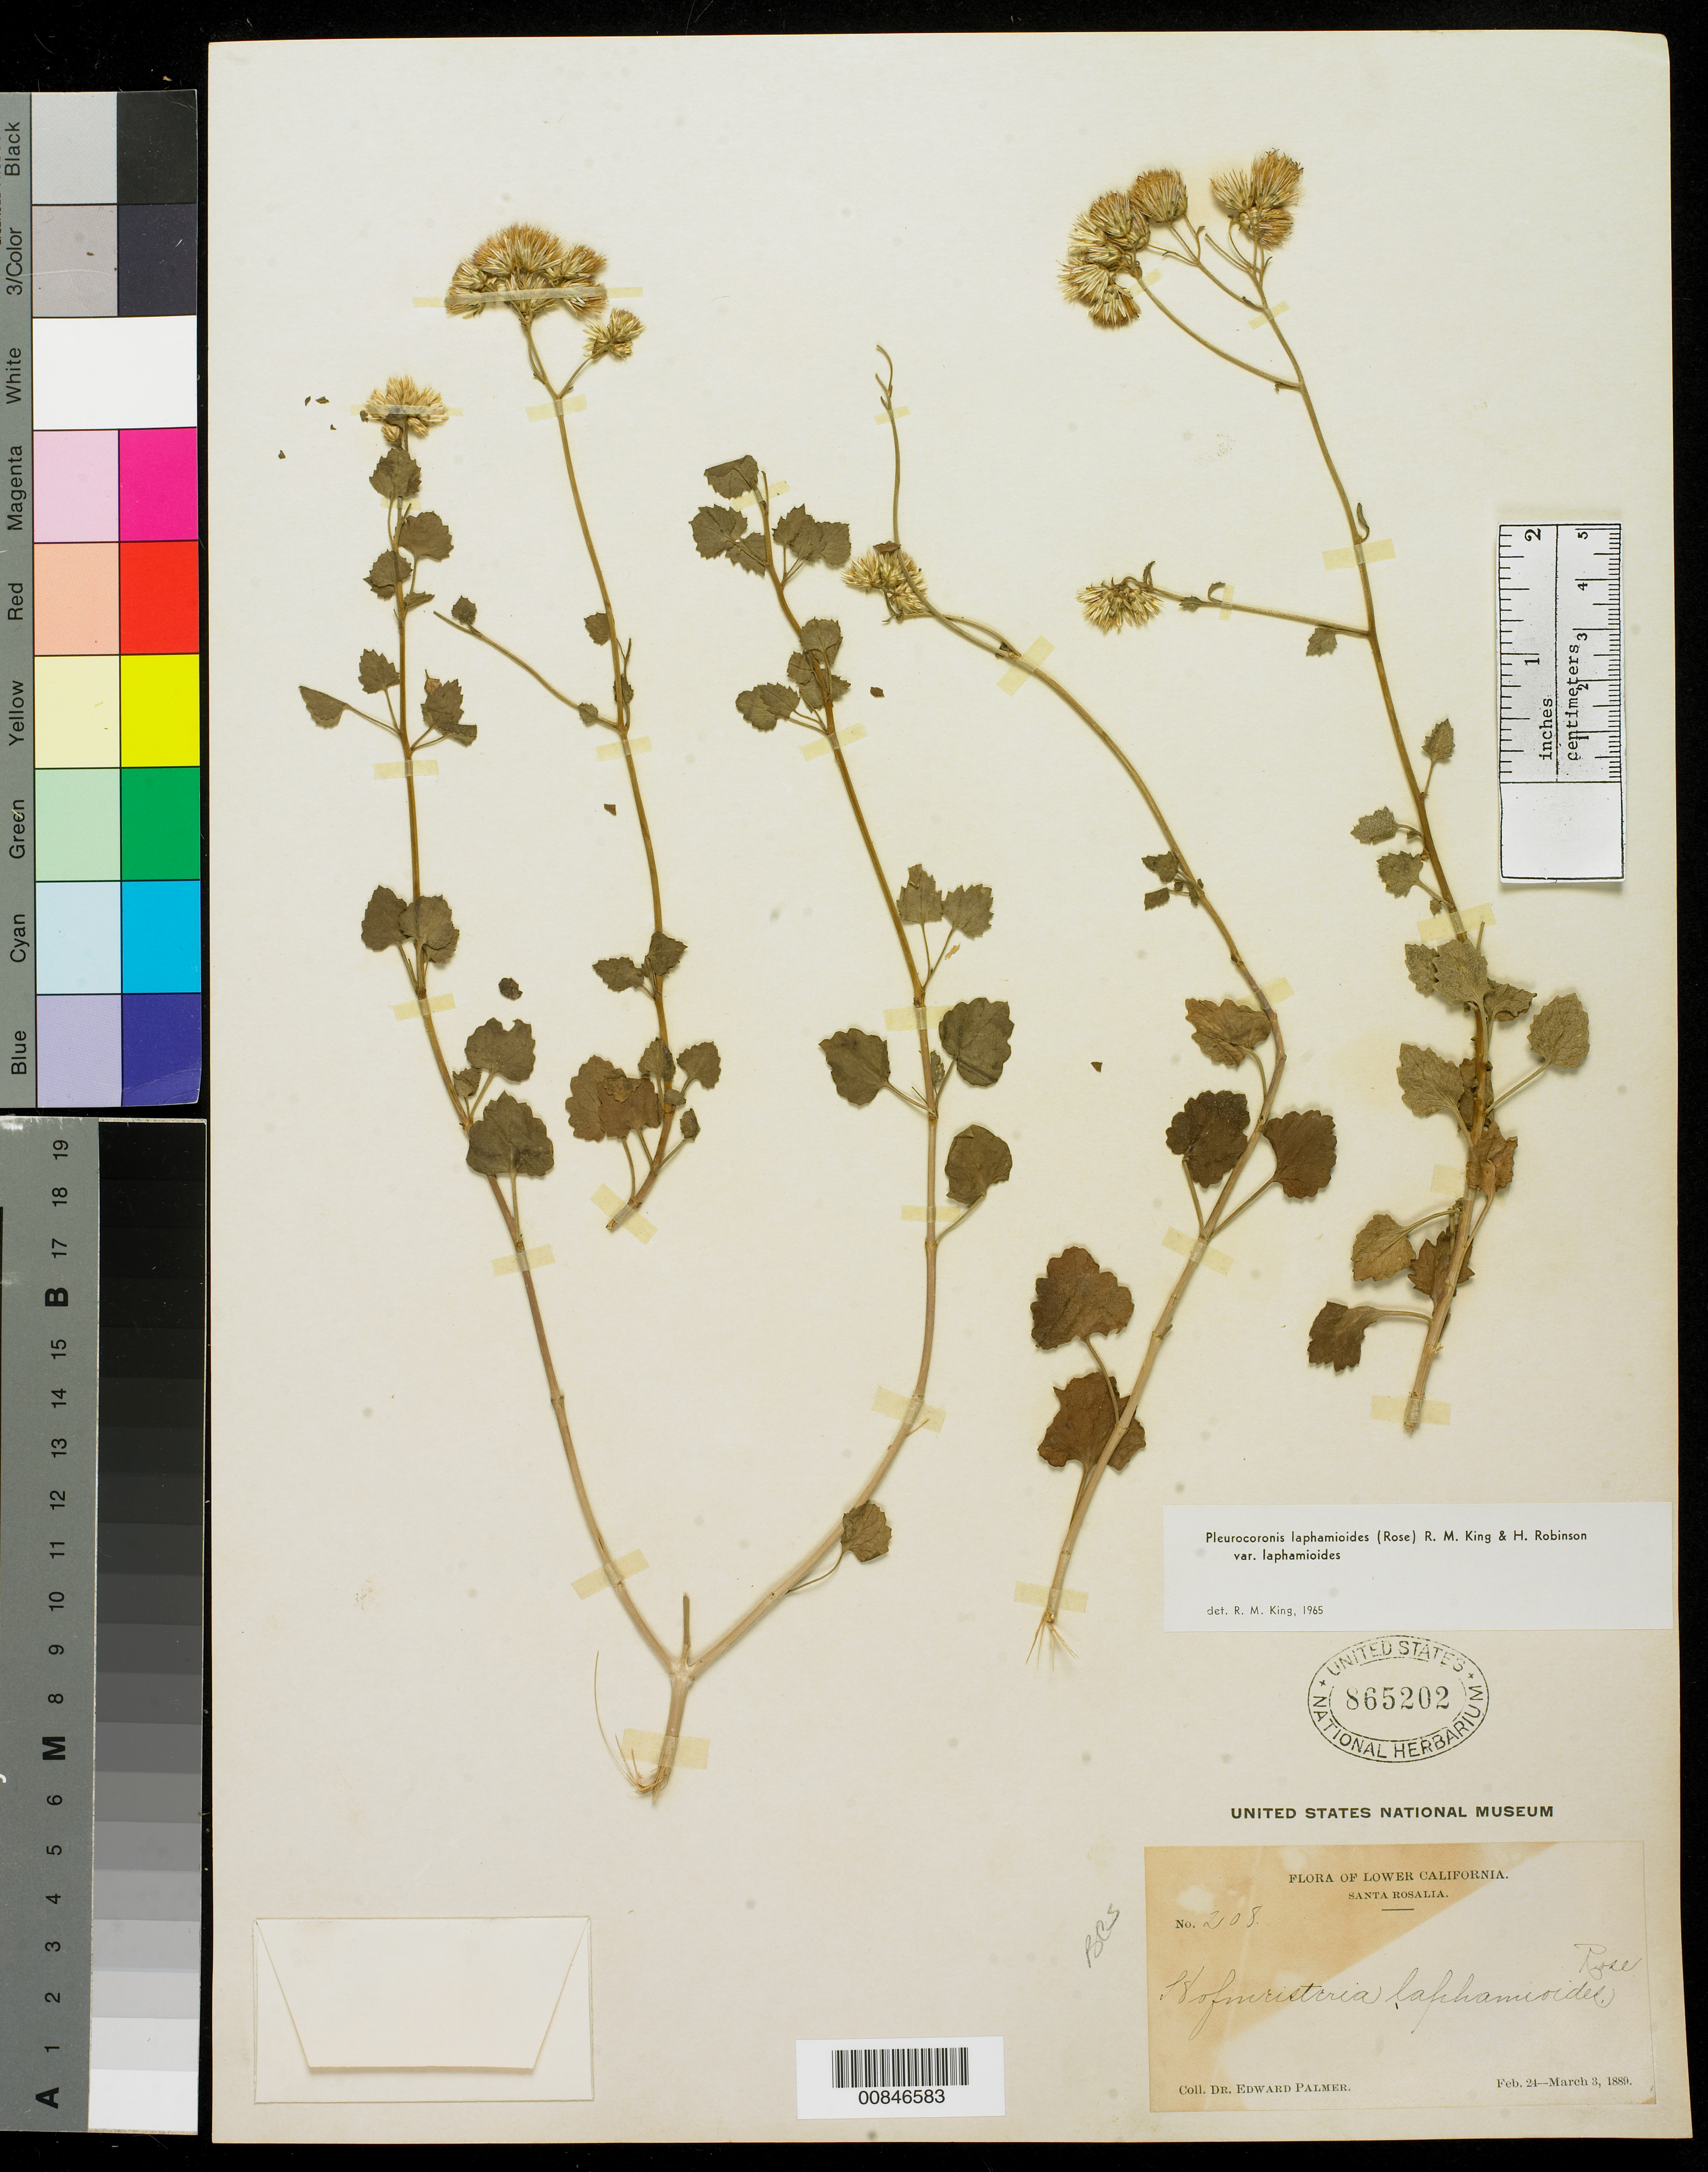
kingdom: Plantae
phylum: Tracheophyta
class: Magnoliopsida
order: Asterales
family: Asteraceae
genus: Pleurocoronis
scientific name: Pleurocoronis laphamioides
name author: (Rose) R.M. King & H. Rob.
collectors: E. Palmer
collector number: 208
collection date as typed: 24 Feb 1889 to 03 Mar 1889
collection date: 1889-02-24/1889-03-03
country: Mexico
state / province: Baja California Sur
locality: Santa Rosalia, Baja California Sur.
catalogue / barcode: US 865202